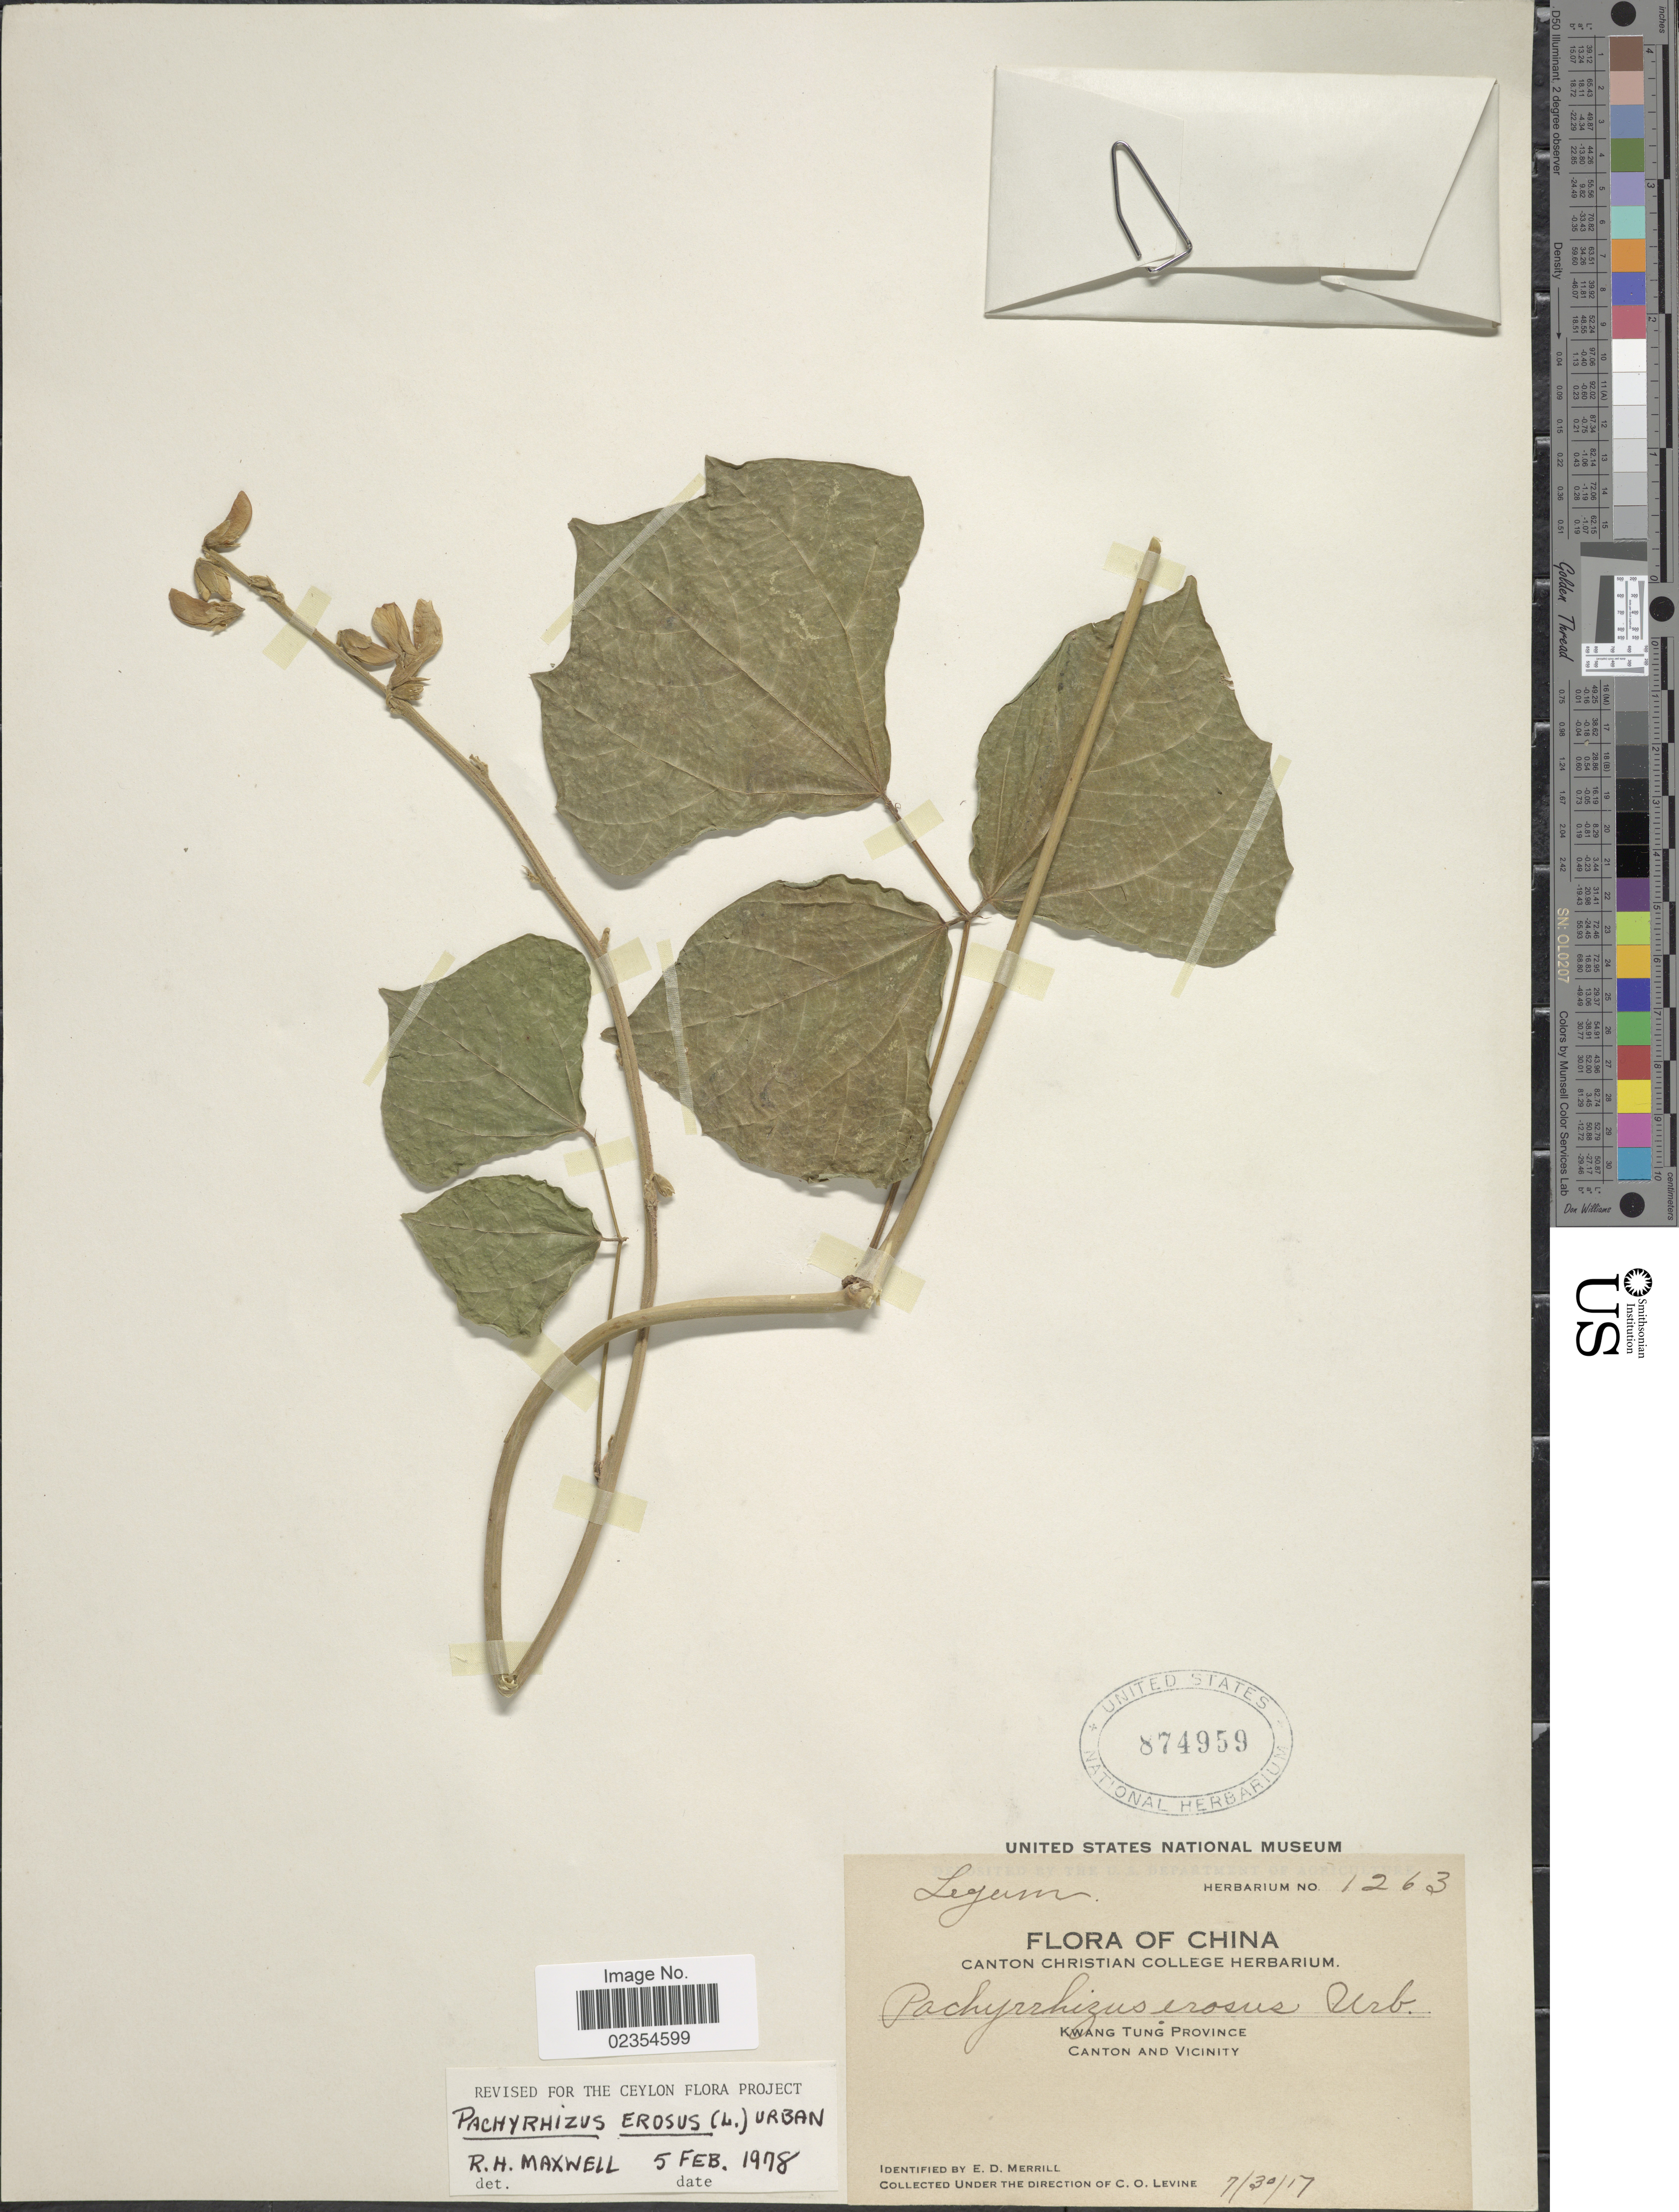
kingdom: Plantae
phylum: Tracheophyta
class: Magnoliopsida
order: Fabales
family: Fabaceae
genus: Pachyrhizus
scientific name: Pachyrhizus erosus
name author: (L.) Urb.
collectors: E. D. Merrill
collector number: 1263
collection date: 1917-07-30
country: China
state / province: Guangdong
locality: Kwang Tung Province, Canton and Vicinity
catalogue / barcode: US 874959